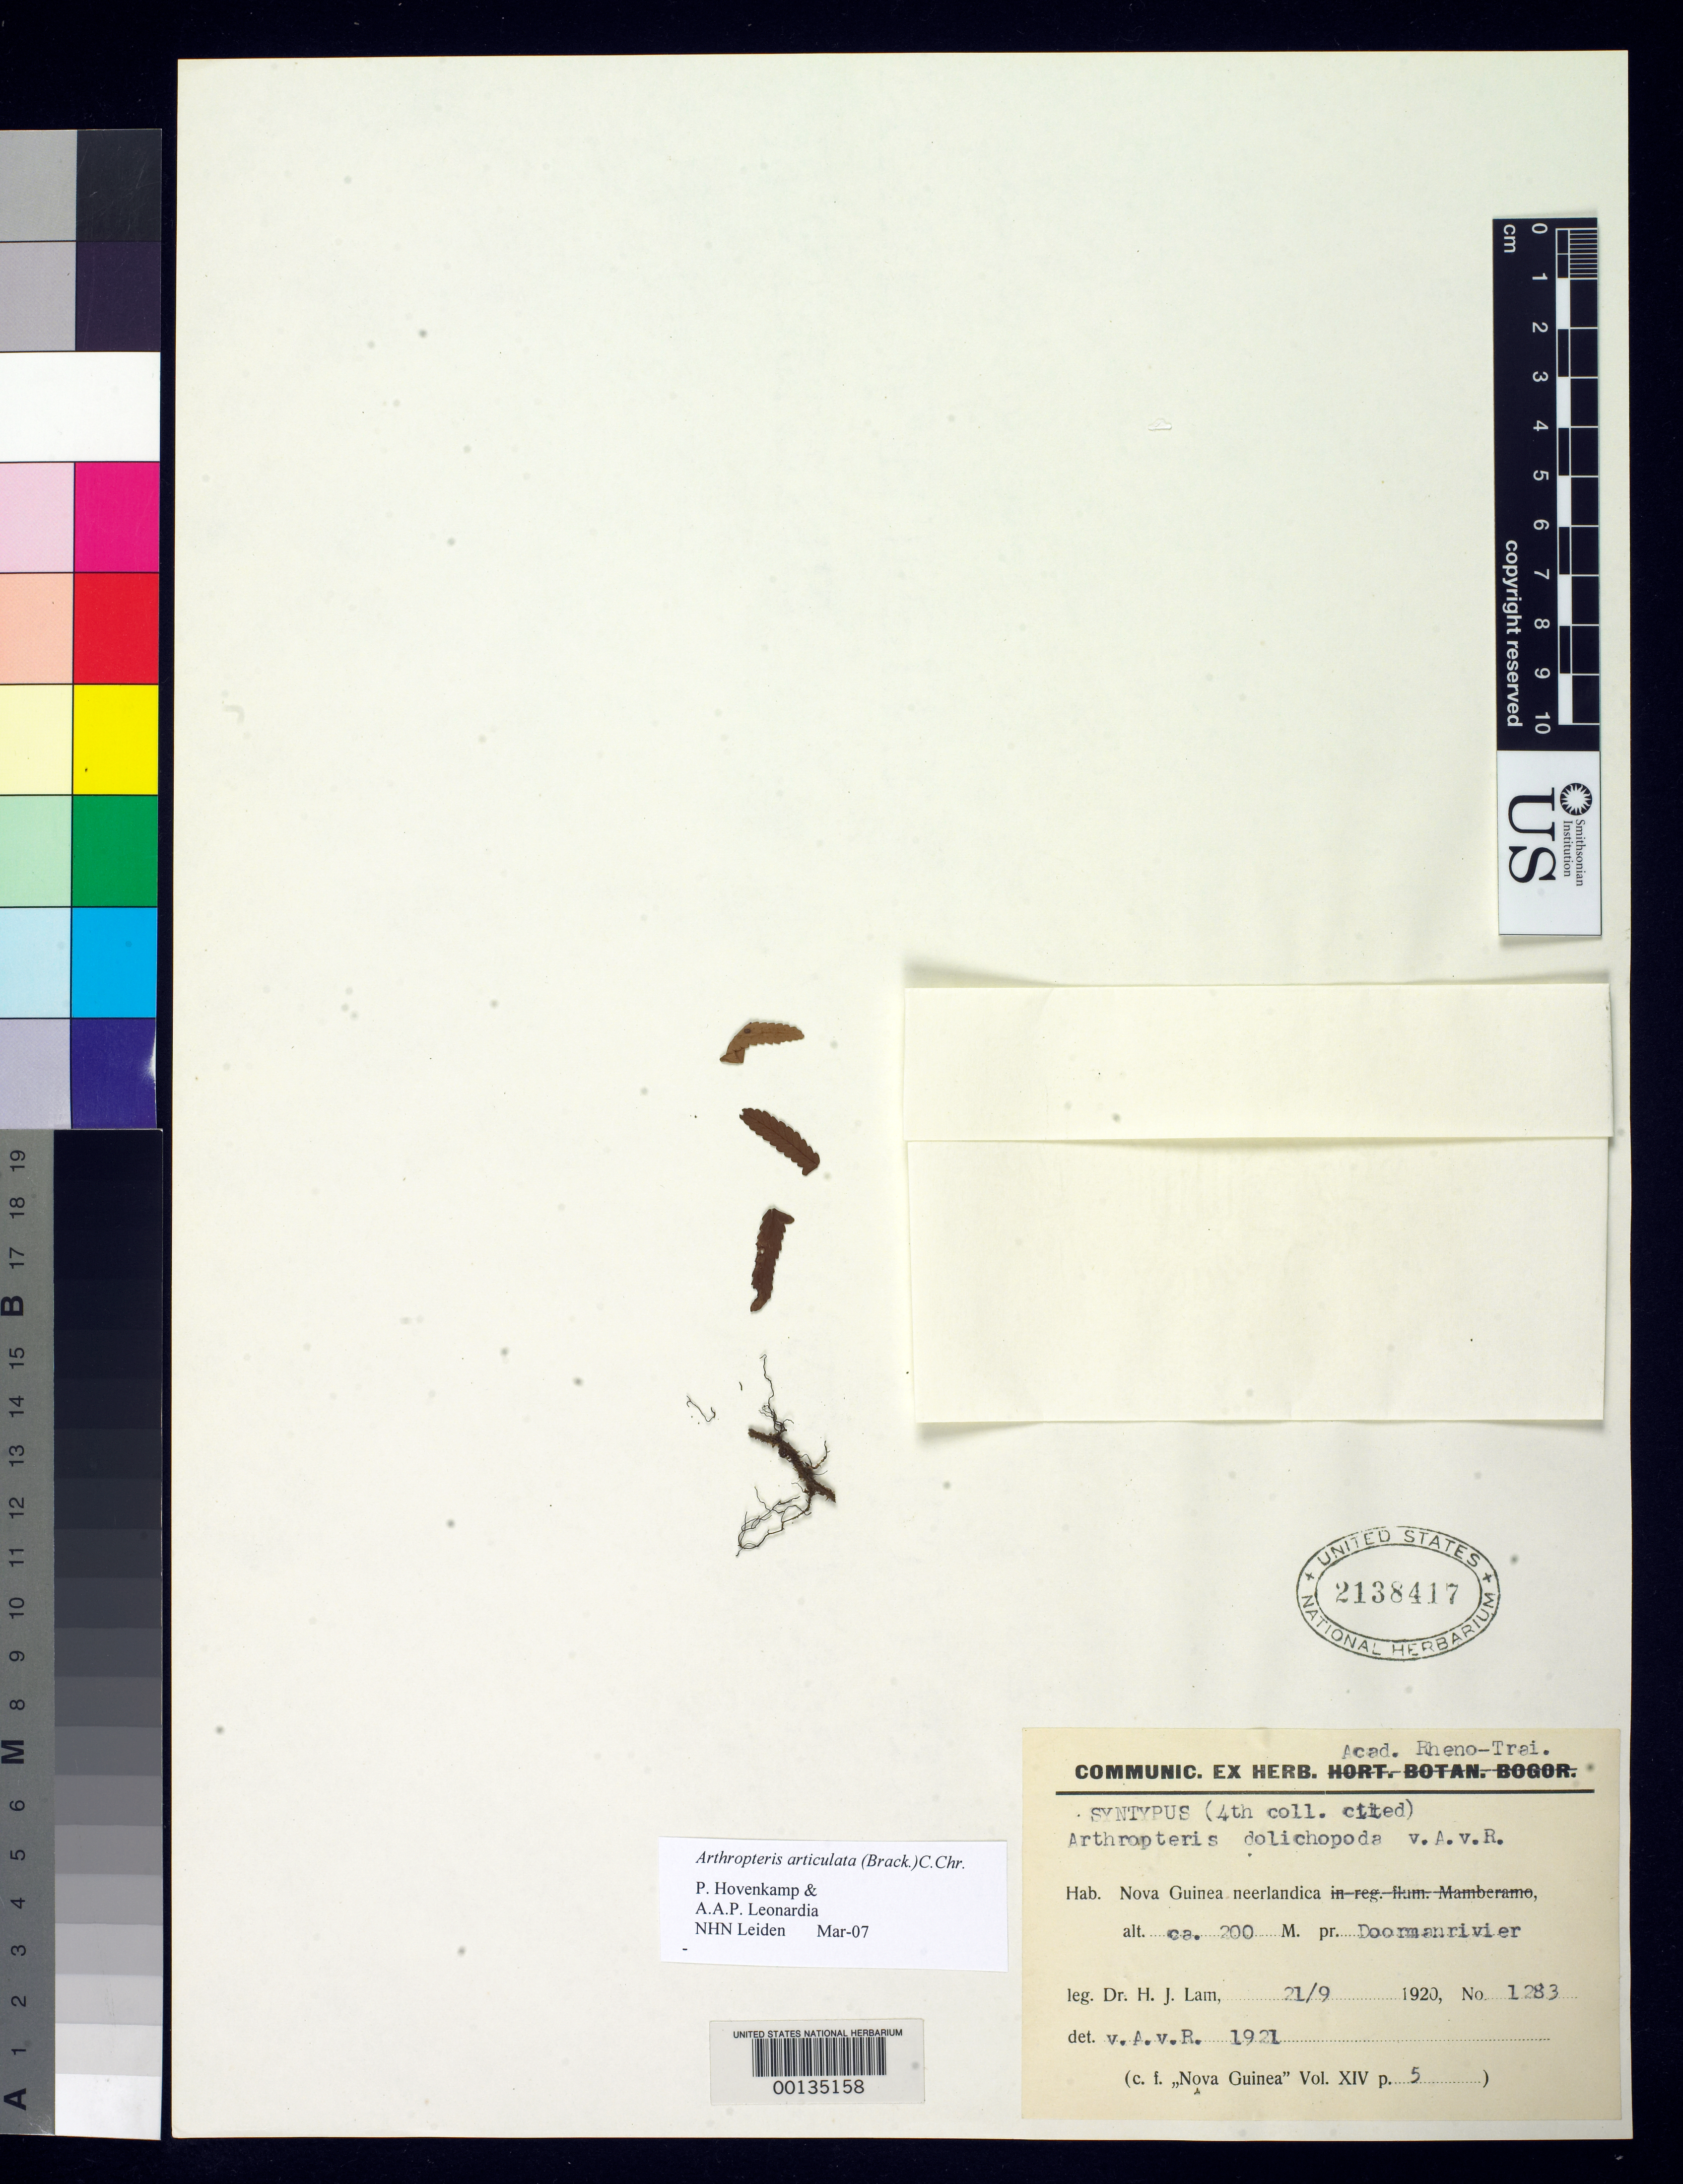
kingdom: Plantae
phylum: Tracheophyta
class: Polypodiopsida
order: Polypodiales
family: Tectariaceae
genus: Arthropteris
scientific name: Arthropteris dolichopoda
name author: Alderw.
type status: Syntype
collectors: H. J. Lam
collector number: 1283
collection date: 1920-09-21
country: Indonesia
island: New Guinea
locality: Nova Guinea neerlandica, pr. Doormanrivier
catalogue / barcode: US 2138417